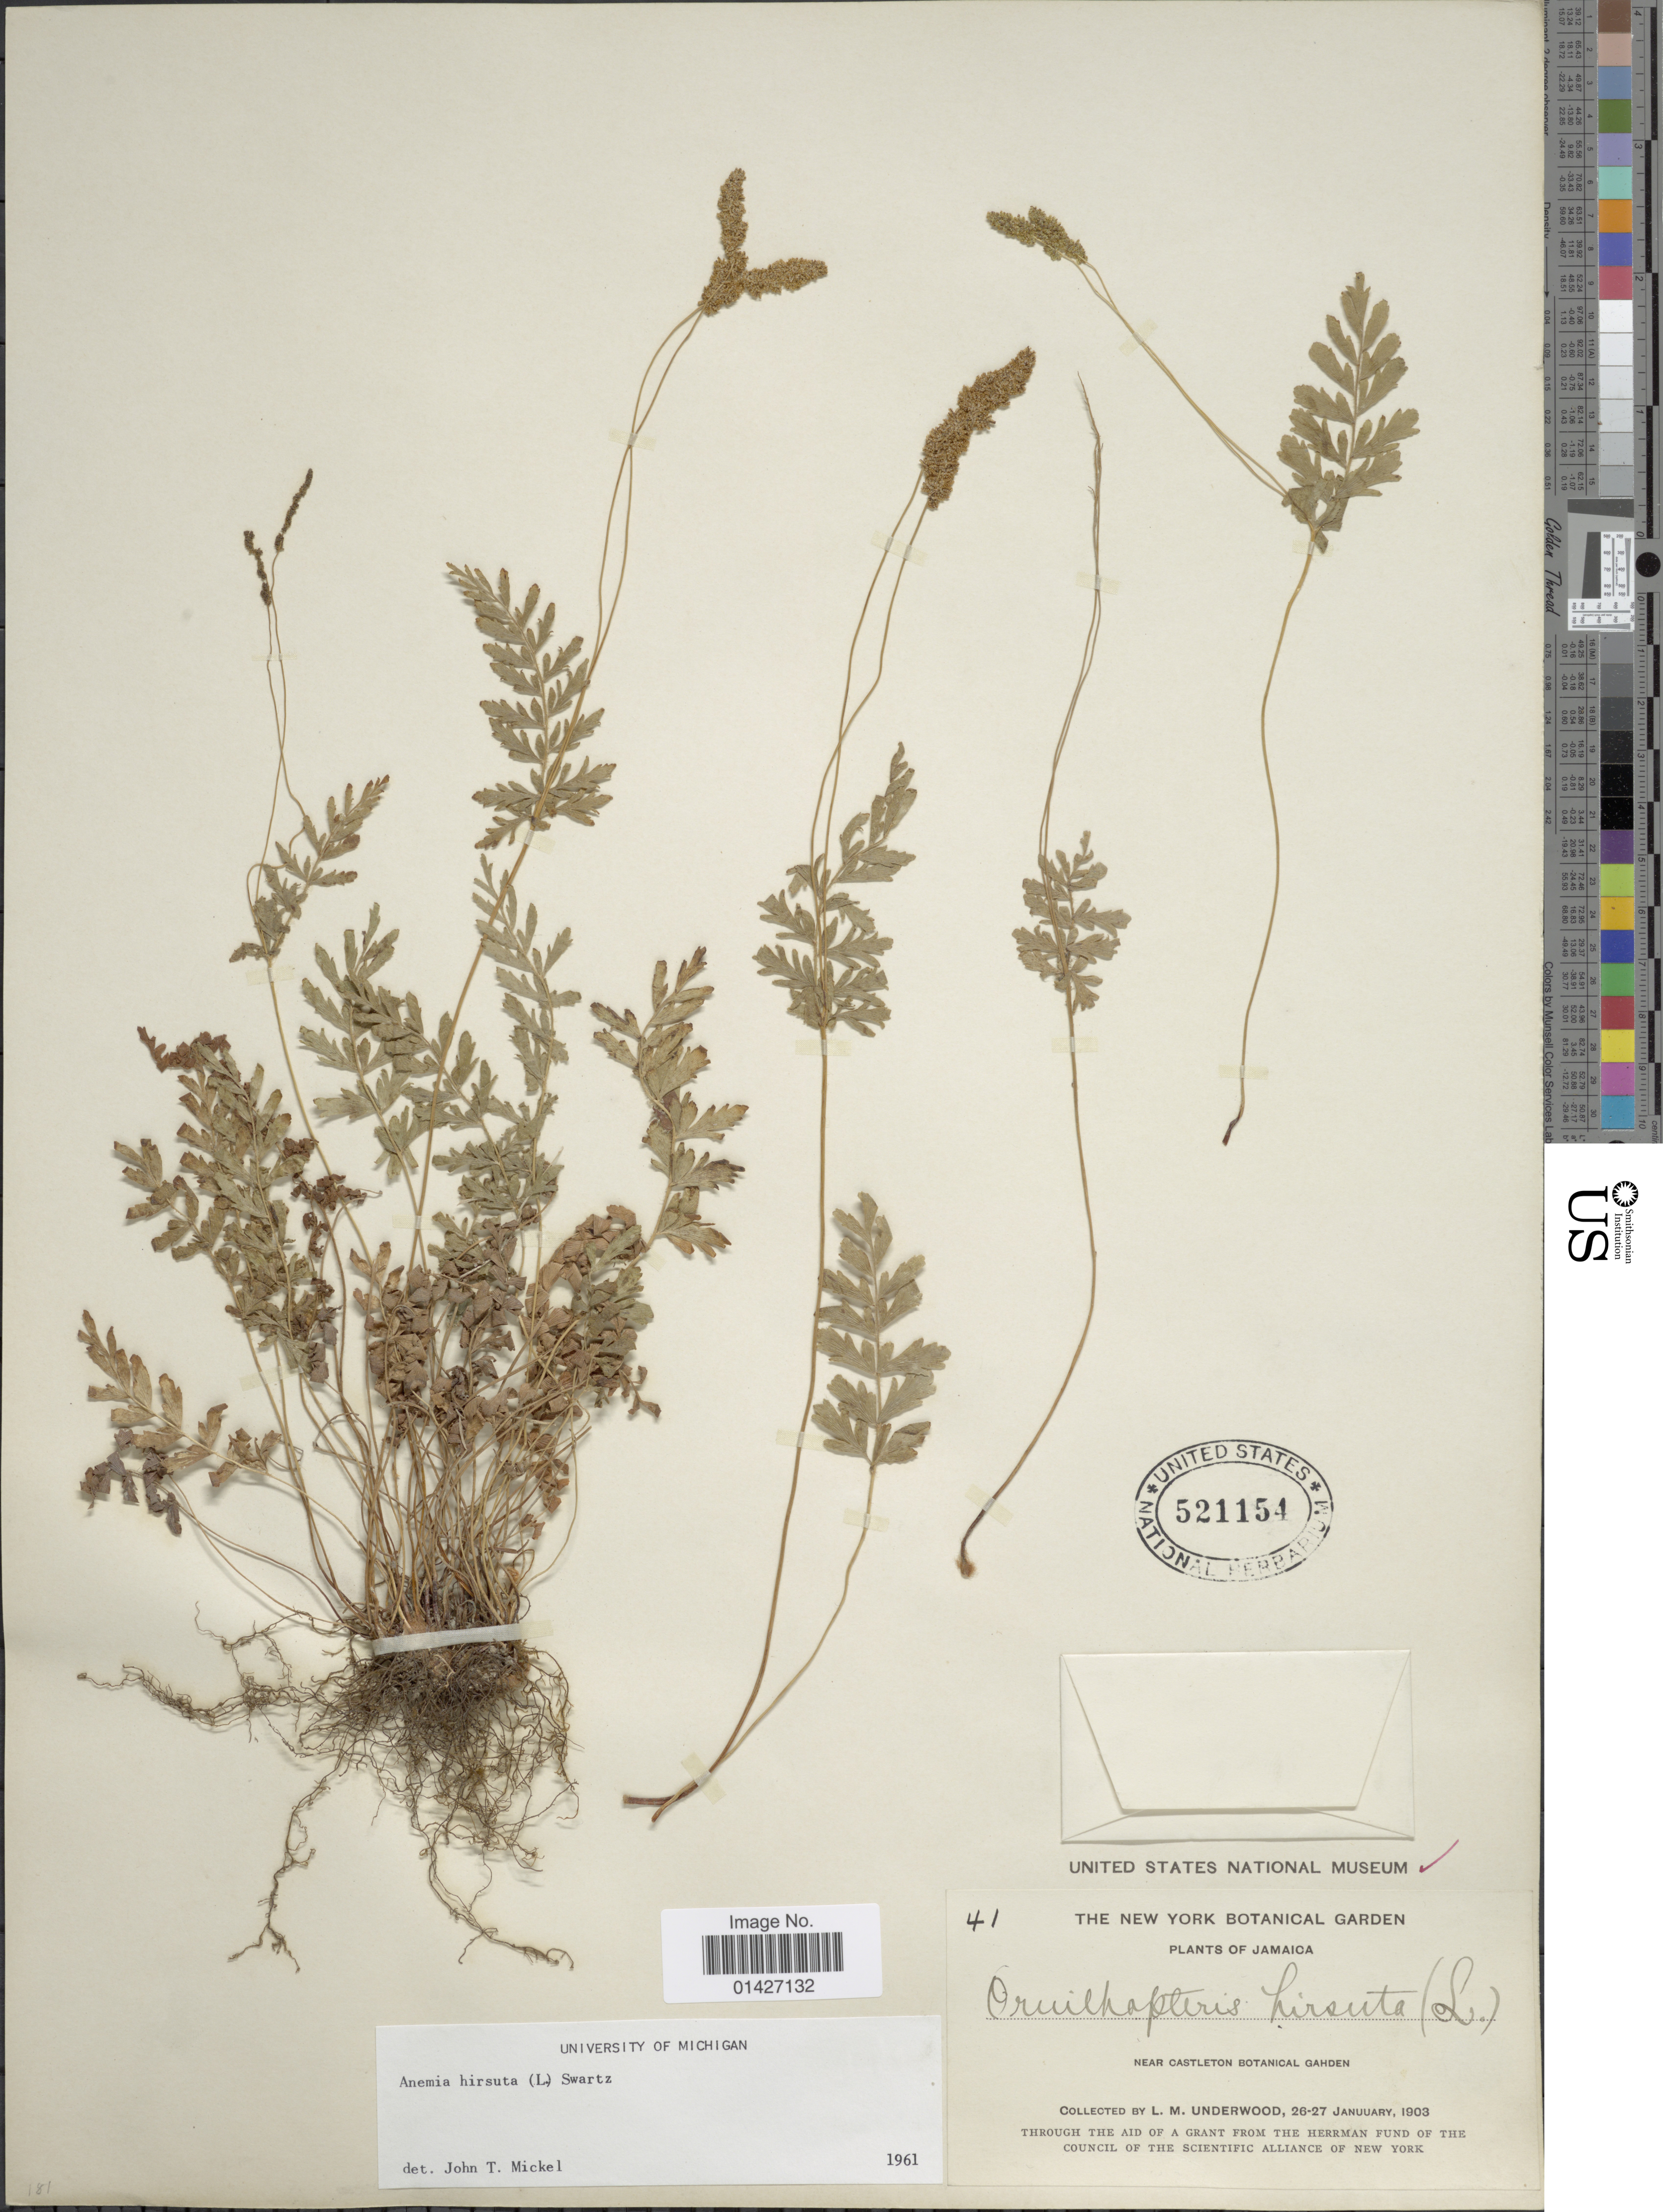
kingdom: Plantae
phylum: Tracheophyta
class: Polypodiopsida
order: Schizaeales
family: Anemiaceae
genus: Anemia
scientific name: Anemia hirsuta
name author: (L.) Sw.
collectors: L. M. Underwood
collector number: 41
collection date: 1903-01-26/1903-01-27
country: Jamaica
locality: Near Castleton Botanical Gahden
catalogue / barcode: US 521154